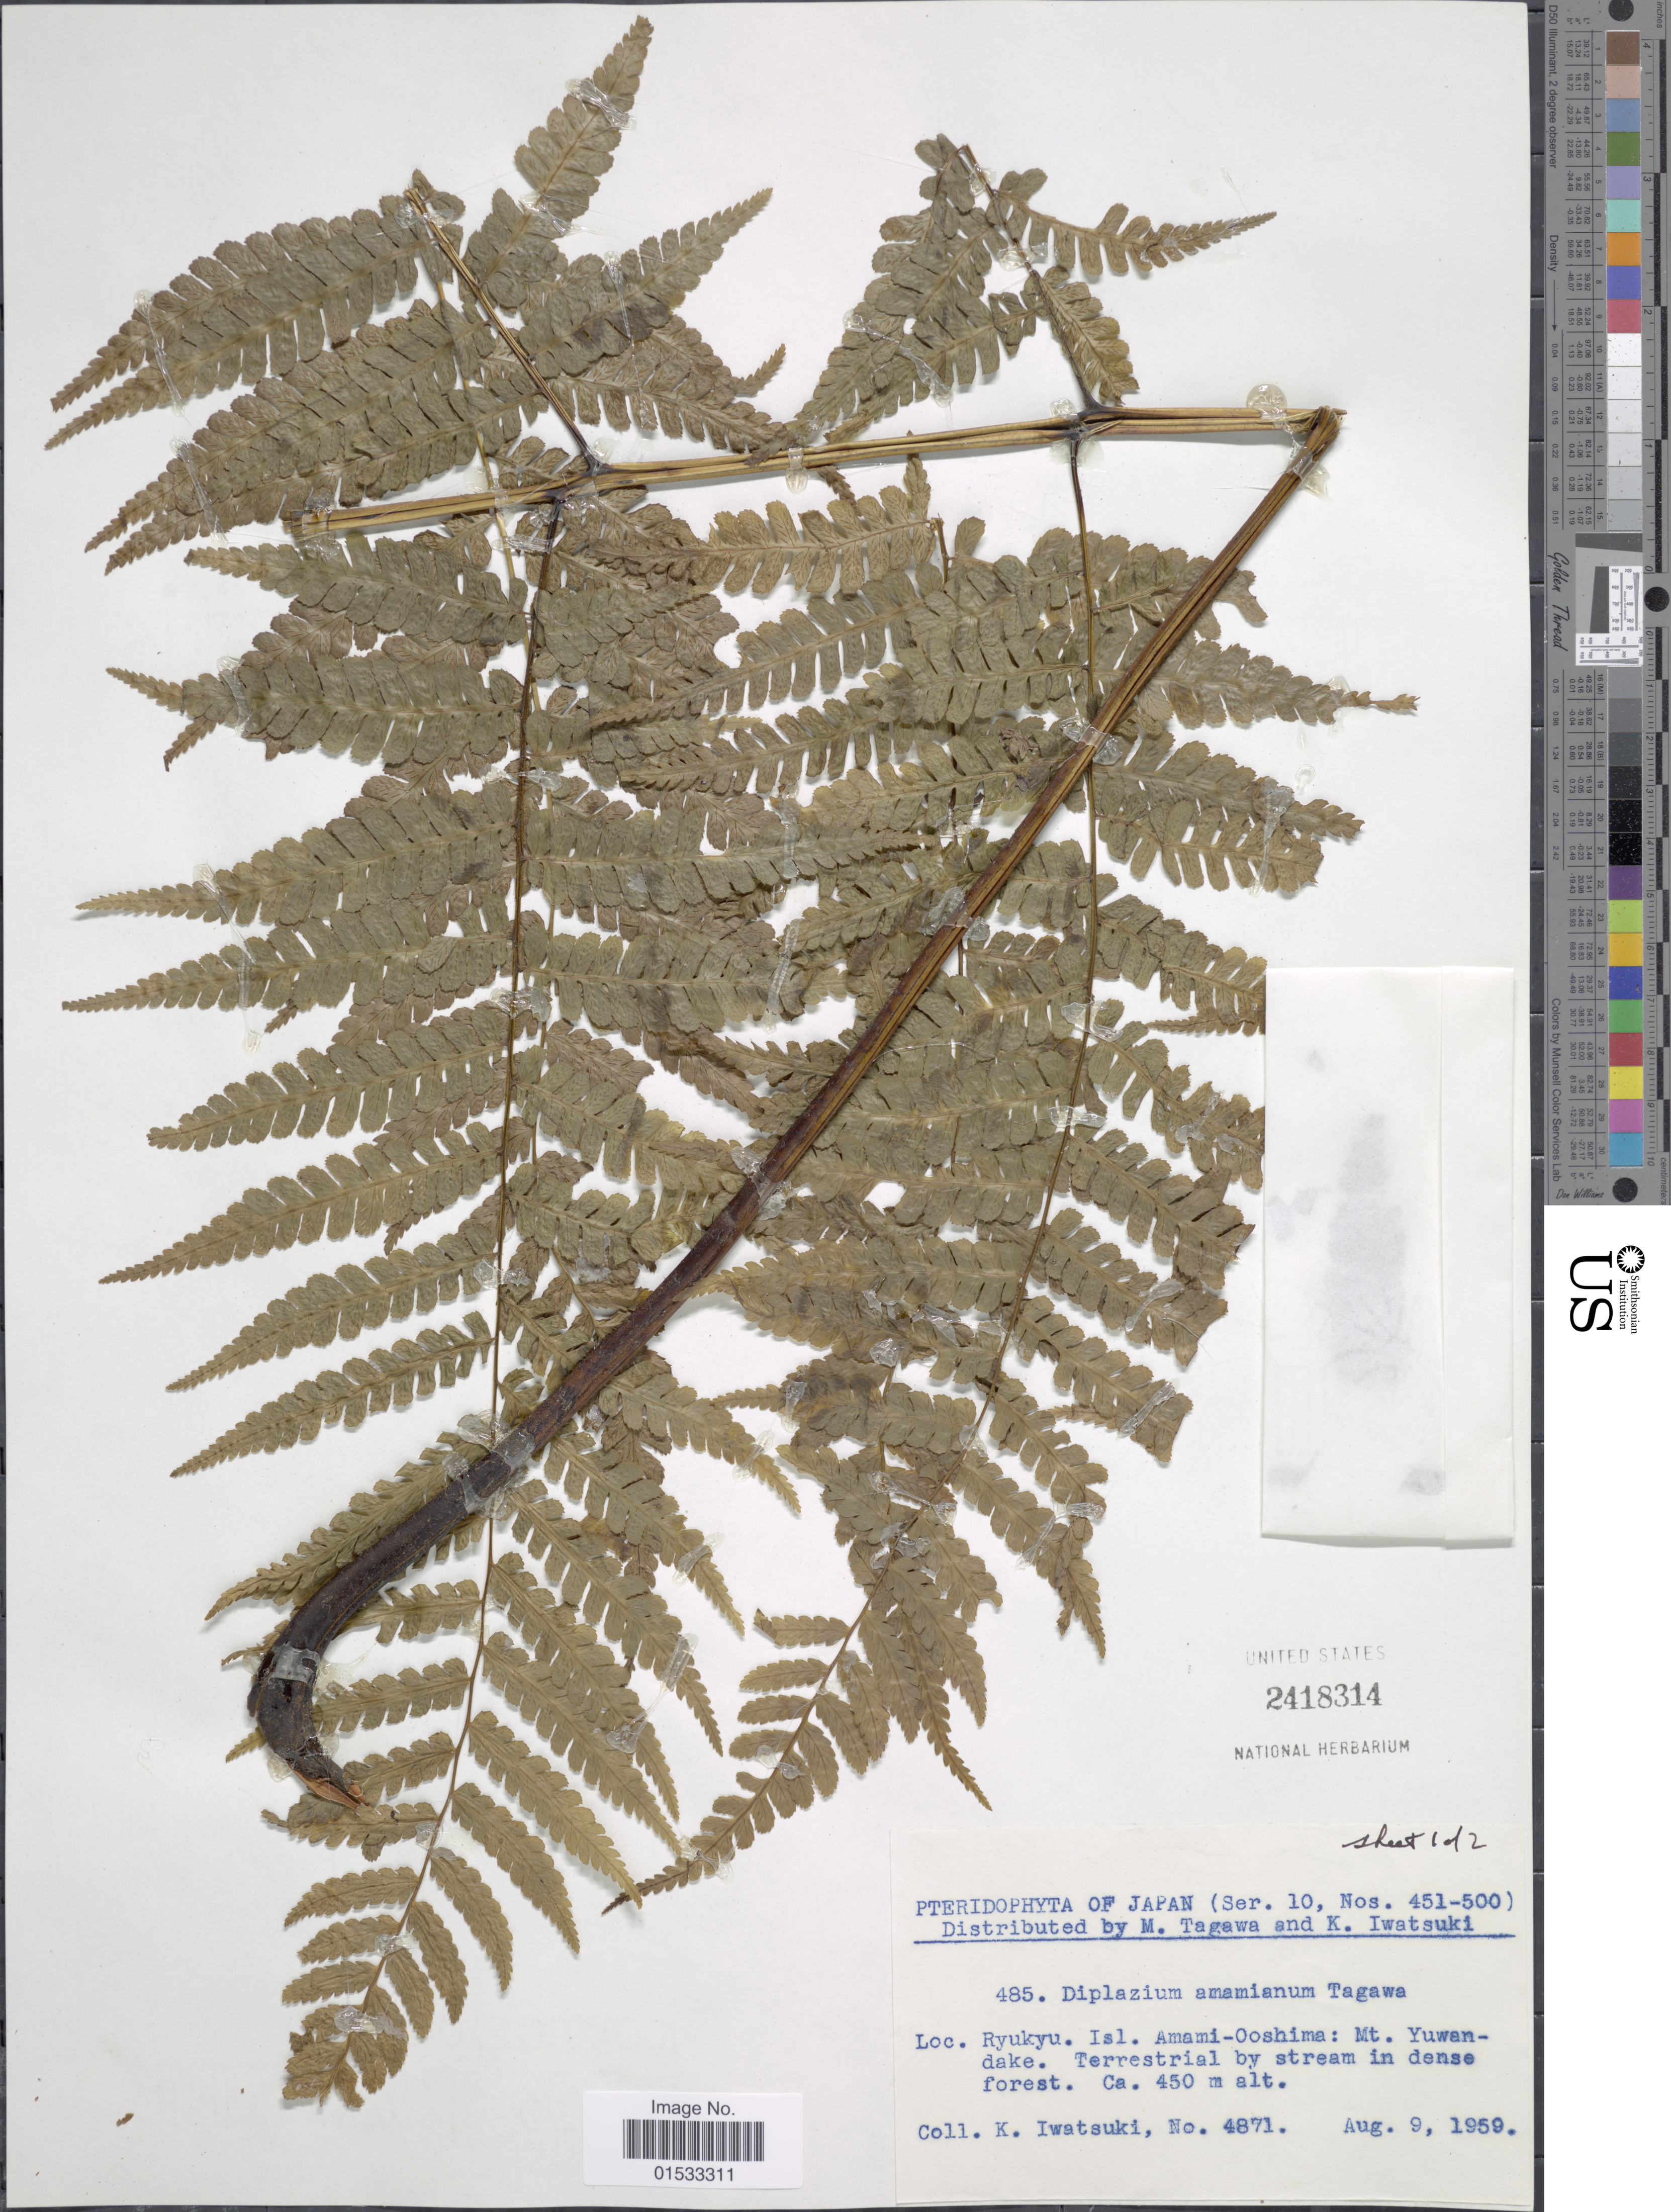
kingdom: Plantae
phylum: Tracheophyta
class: Polypodiopsida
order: Polypodiales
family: Athyriaceae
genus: Diplazium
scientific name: Diplazium amamianum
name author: Tagawa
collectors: K. Iwatsuki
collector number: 4871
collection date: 1959-08-09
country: Japan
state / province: Okinawa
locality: Ryuku, Isl. Amami- Ooshima: Mt. Yuwan-dake.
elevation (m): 450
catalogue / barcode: US 2418314